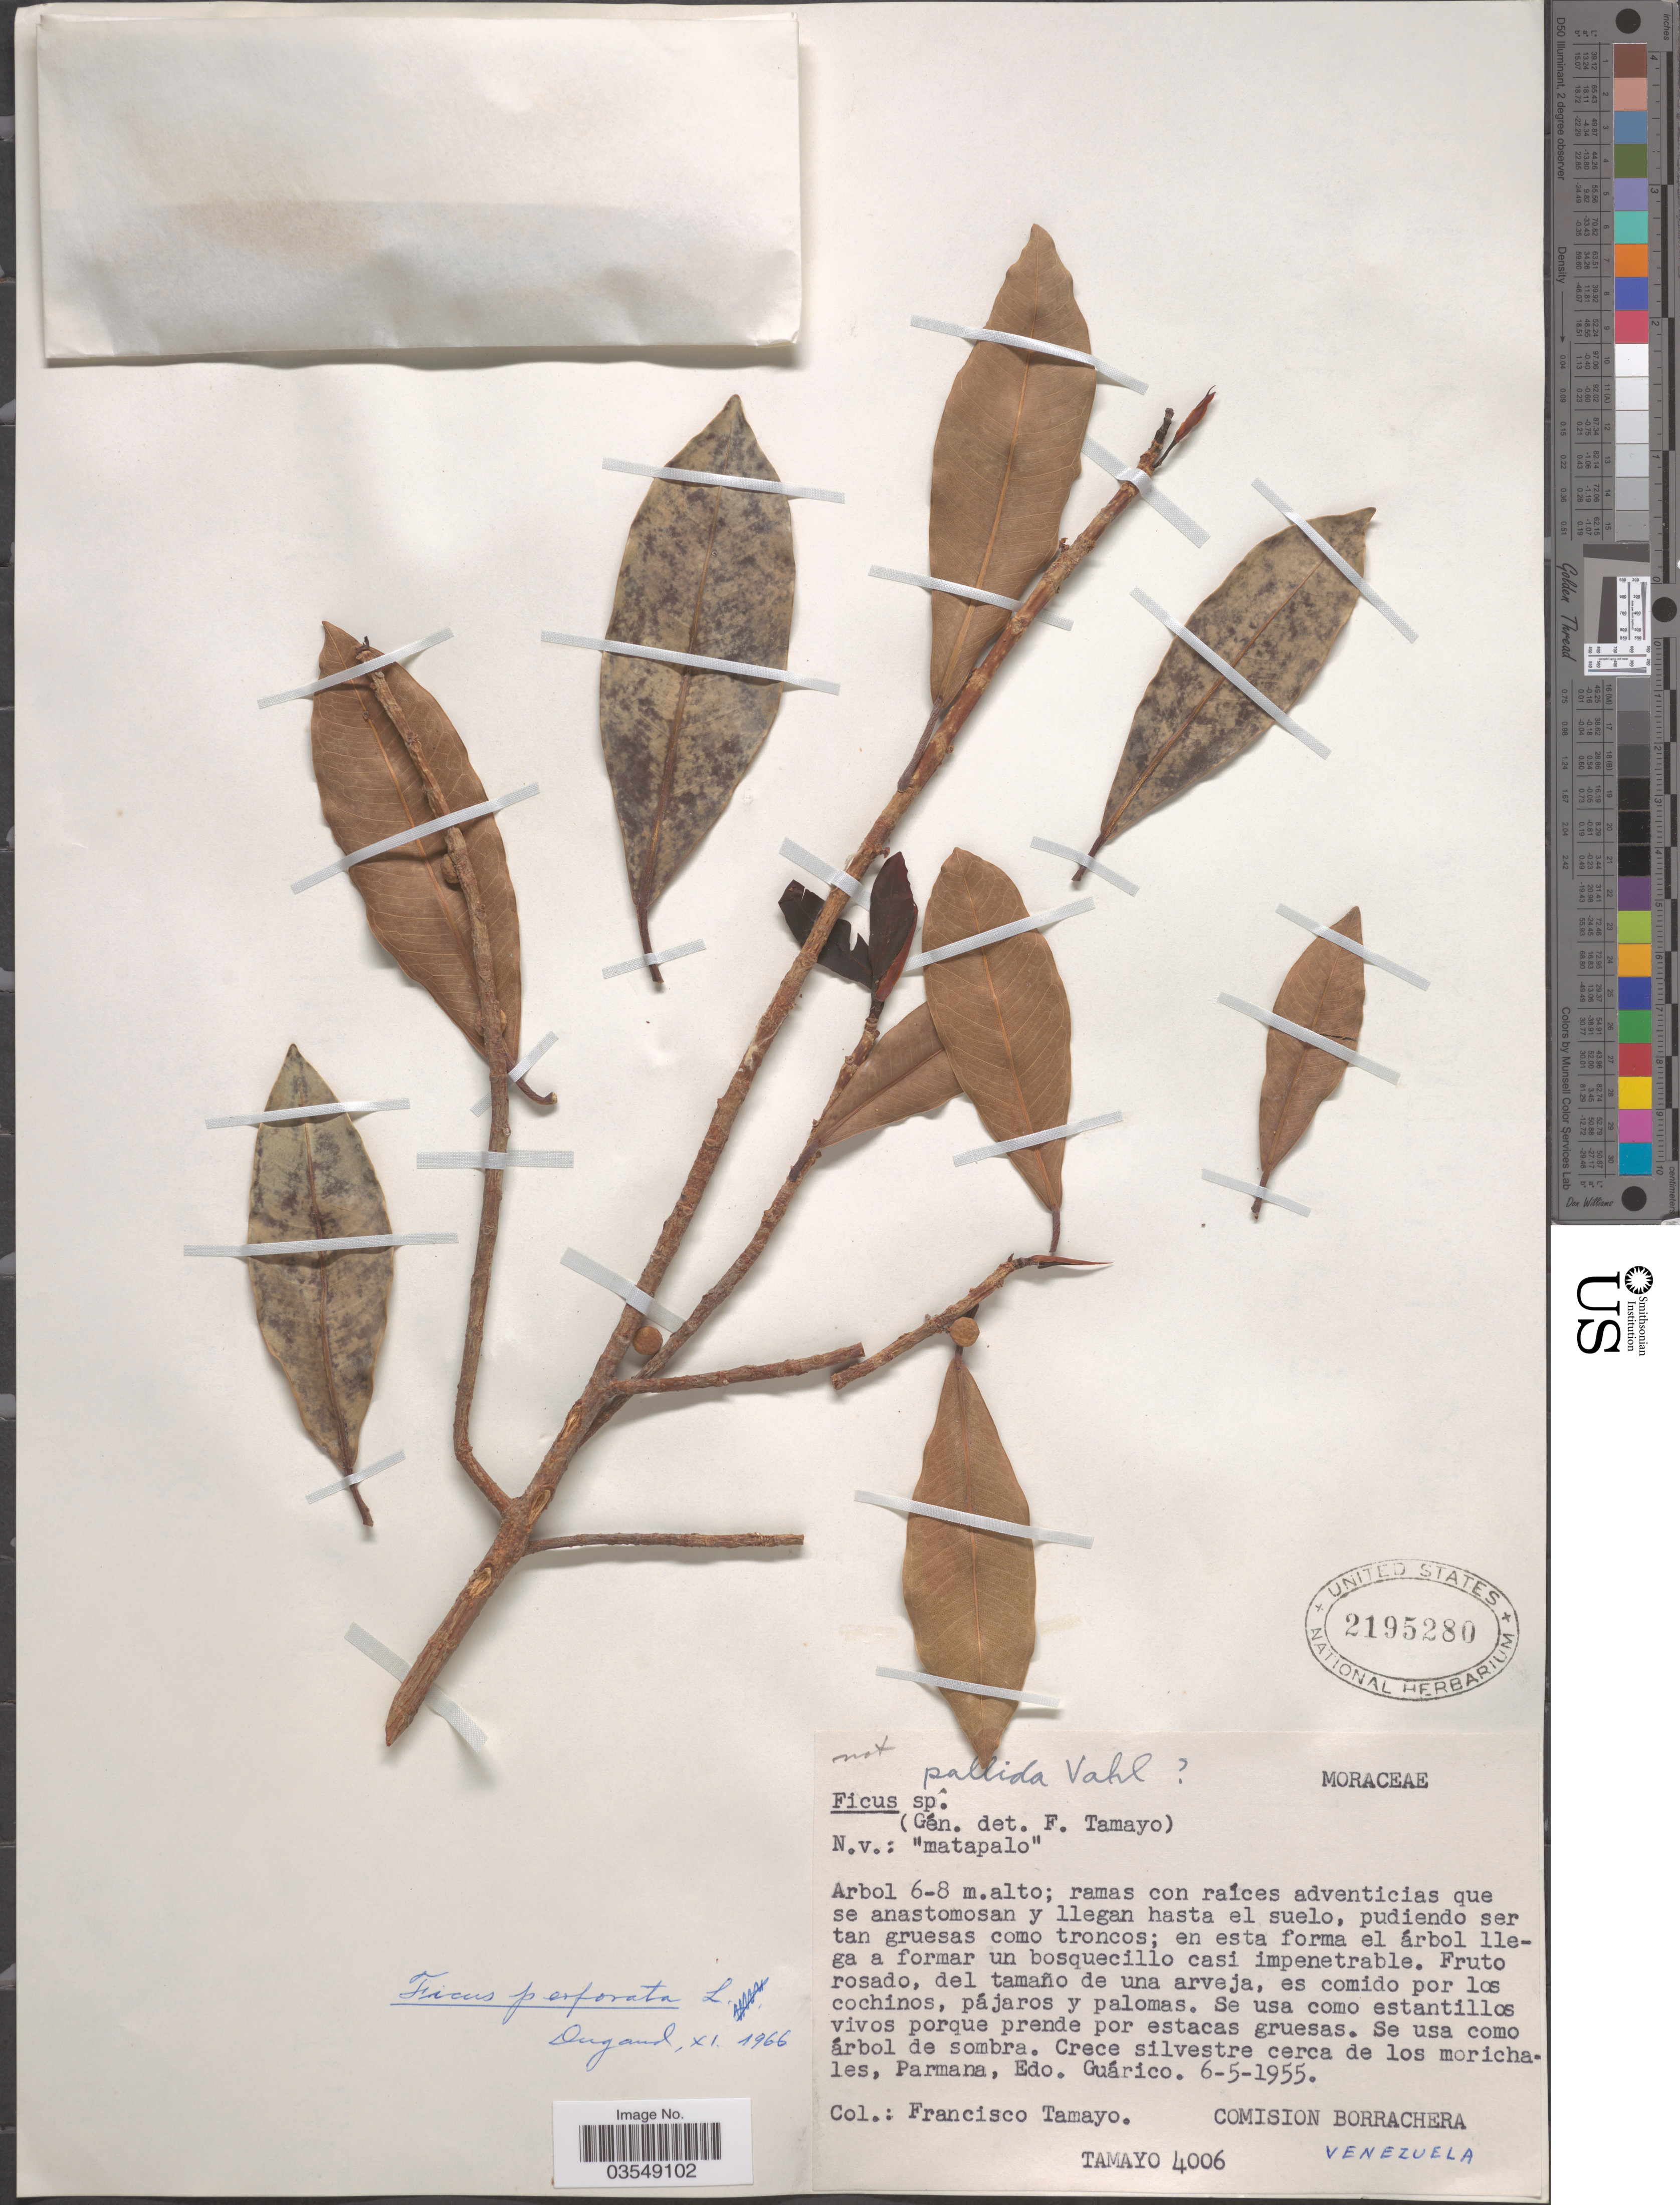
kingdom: Plantae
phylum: Tracheophyta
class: Magnoliopsida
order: Rosales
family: Moraceae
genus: Ficus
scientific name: Ficus perforata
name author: L.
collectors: F. Tamayo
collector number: TAMAYO 4006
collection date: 1955-05-06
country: Venezuela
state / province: Guarico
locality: Crece silvestre cerca de los morichales, Parmana.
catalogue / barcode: US 2195280